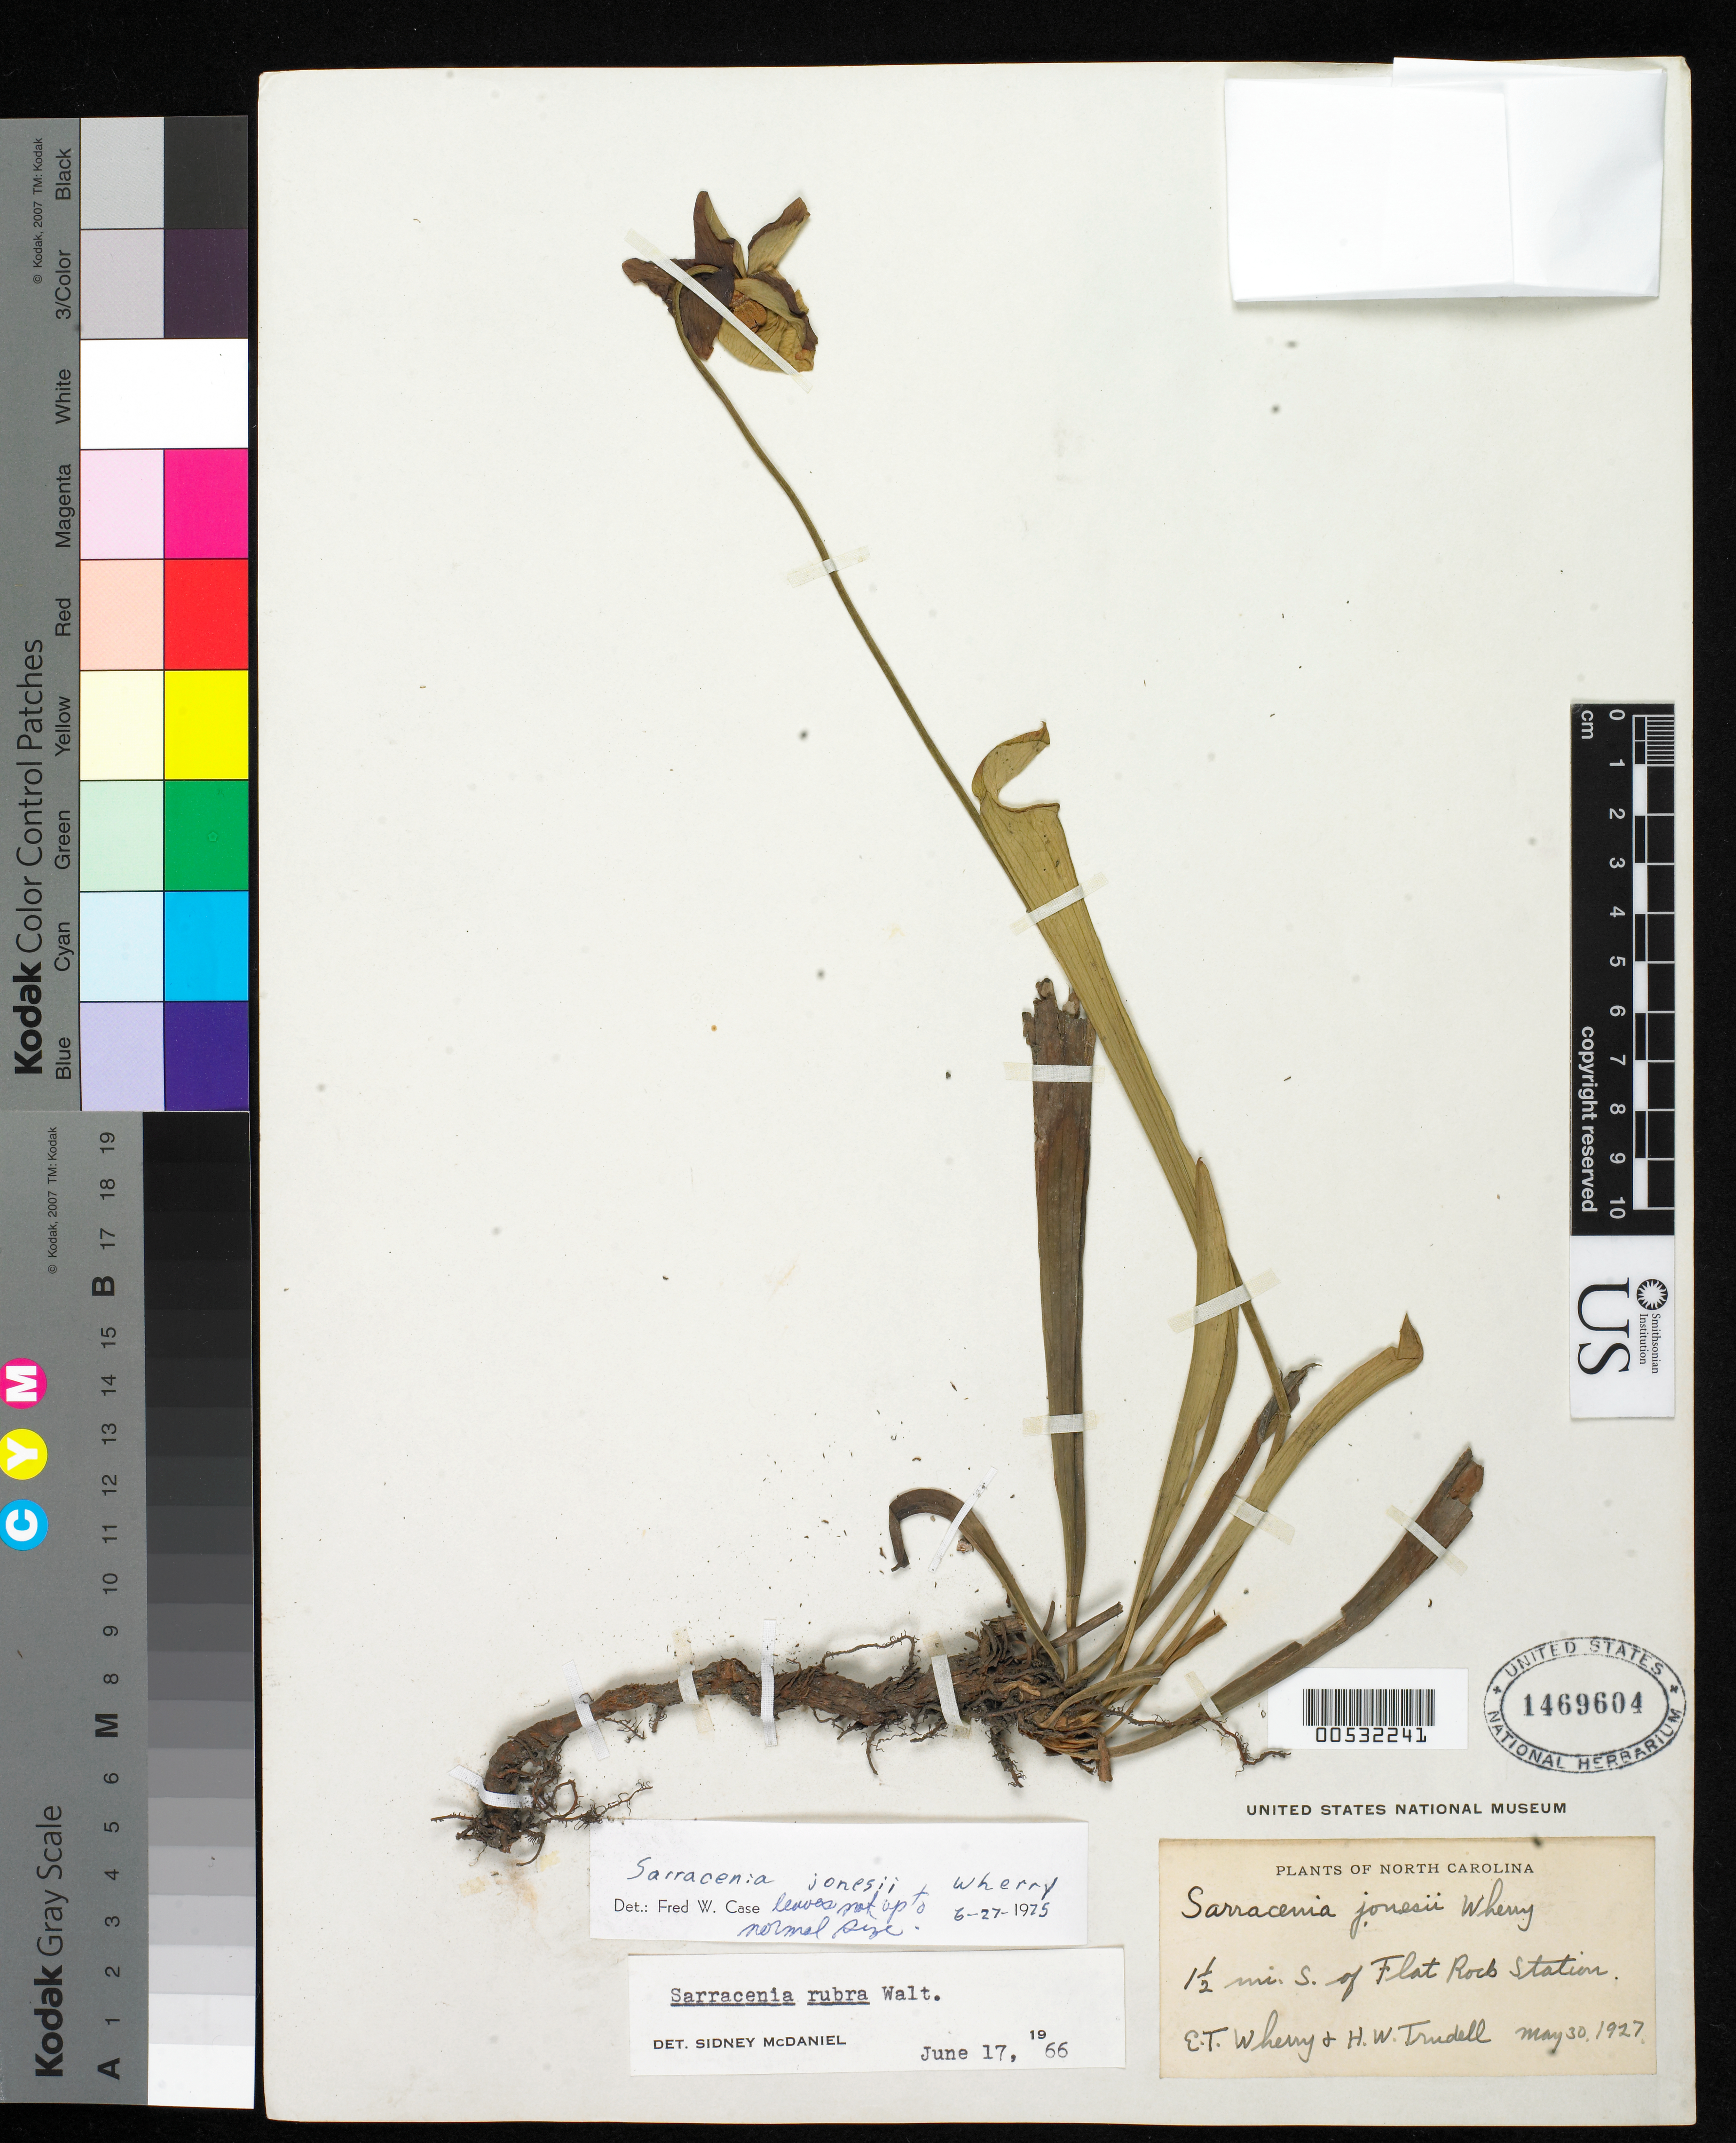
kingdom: Plantae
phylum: Tracheophyta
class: Magnoliopsida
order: Ericales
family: Sarraceniaceae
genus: Sarracenia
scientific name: Sarracenia jonesii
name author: Wherry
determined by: Case, F. W.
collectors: E. T. Wherry & H. Trudell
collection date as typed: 30 May 1927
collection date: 1927-05-30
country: United States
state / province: North Carolina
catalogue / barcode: US 1469604